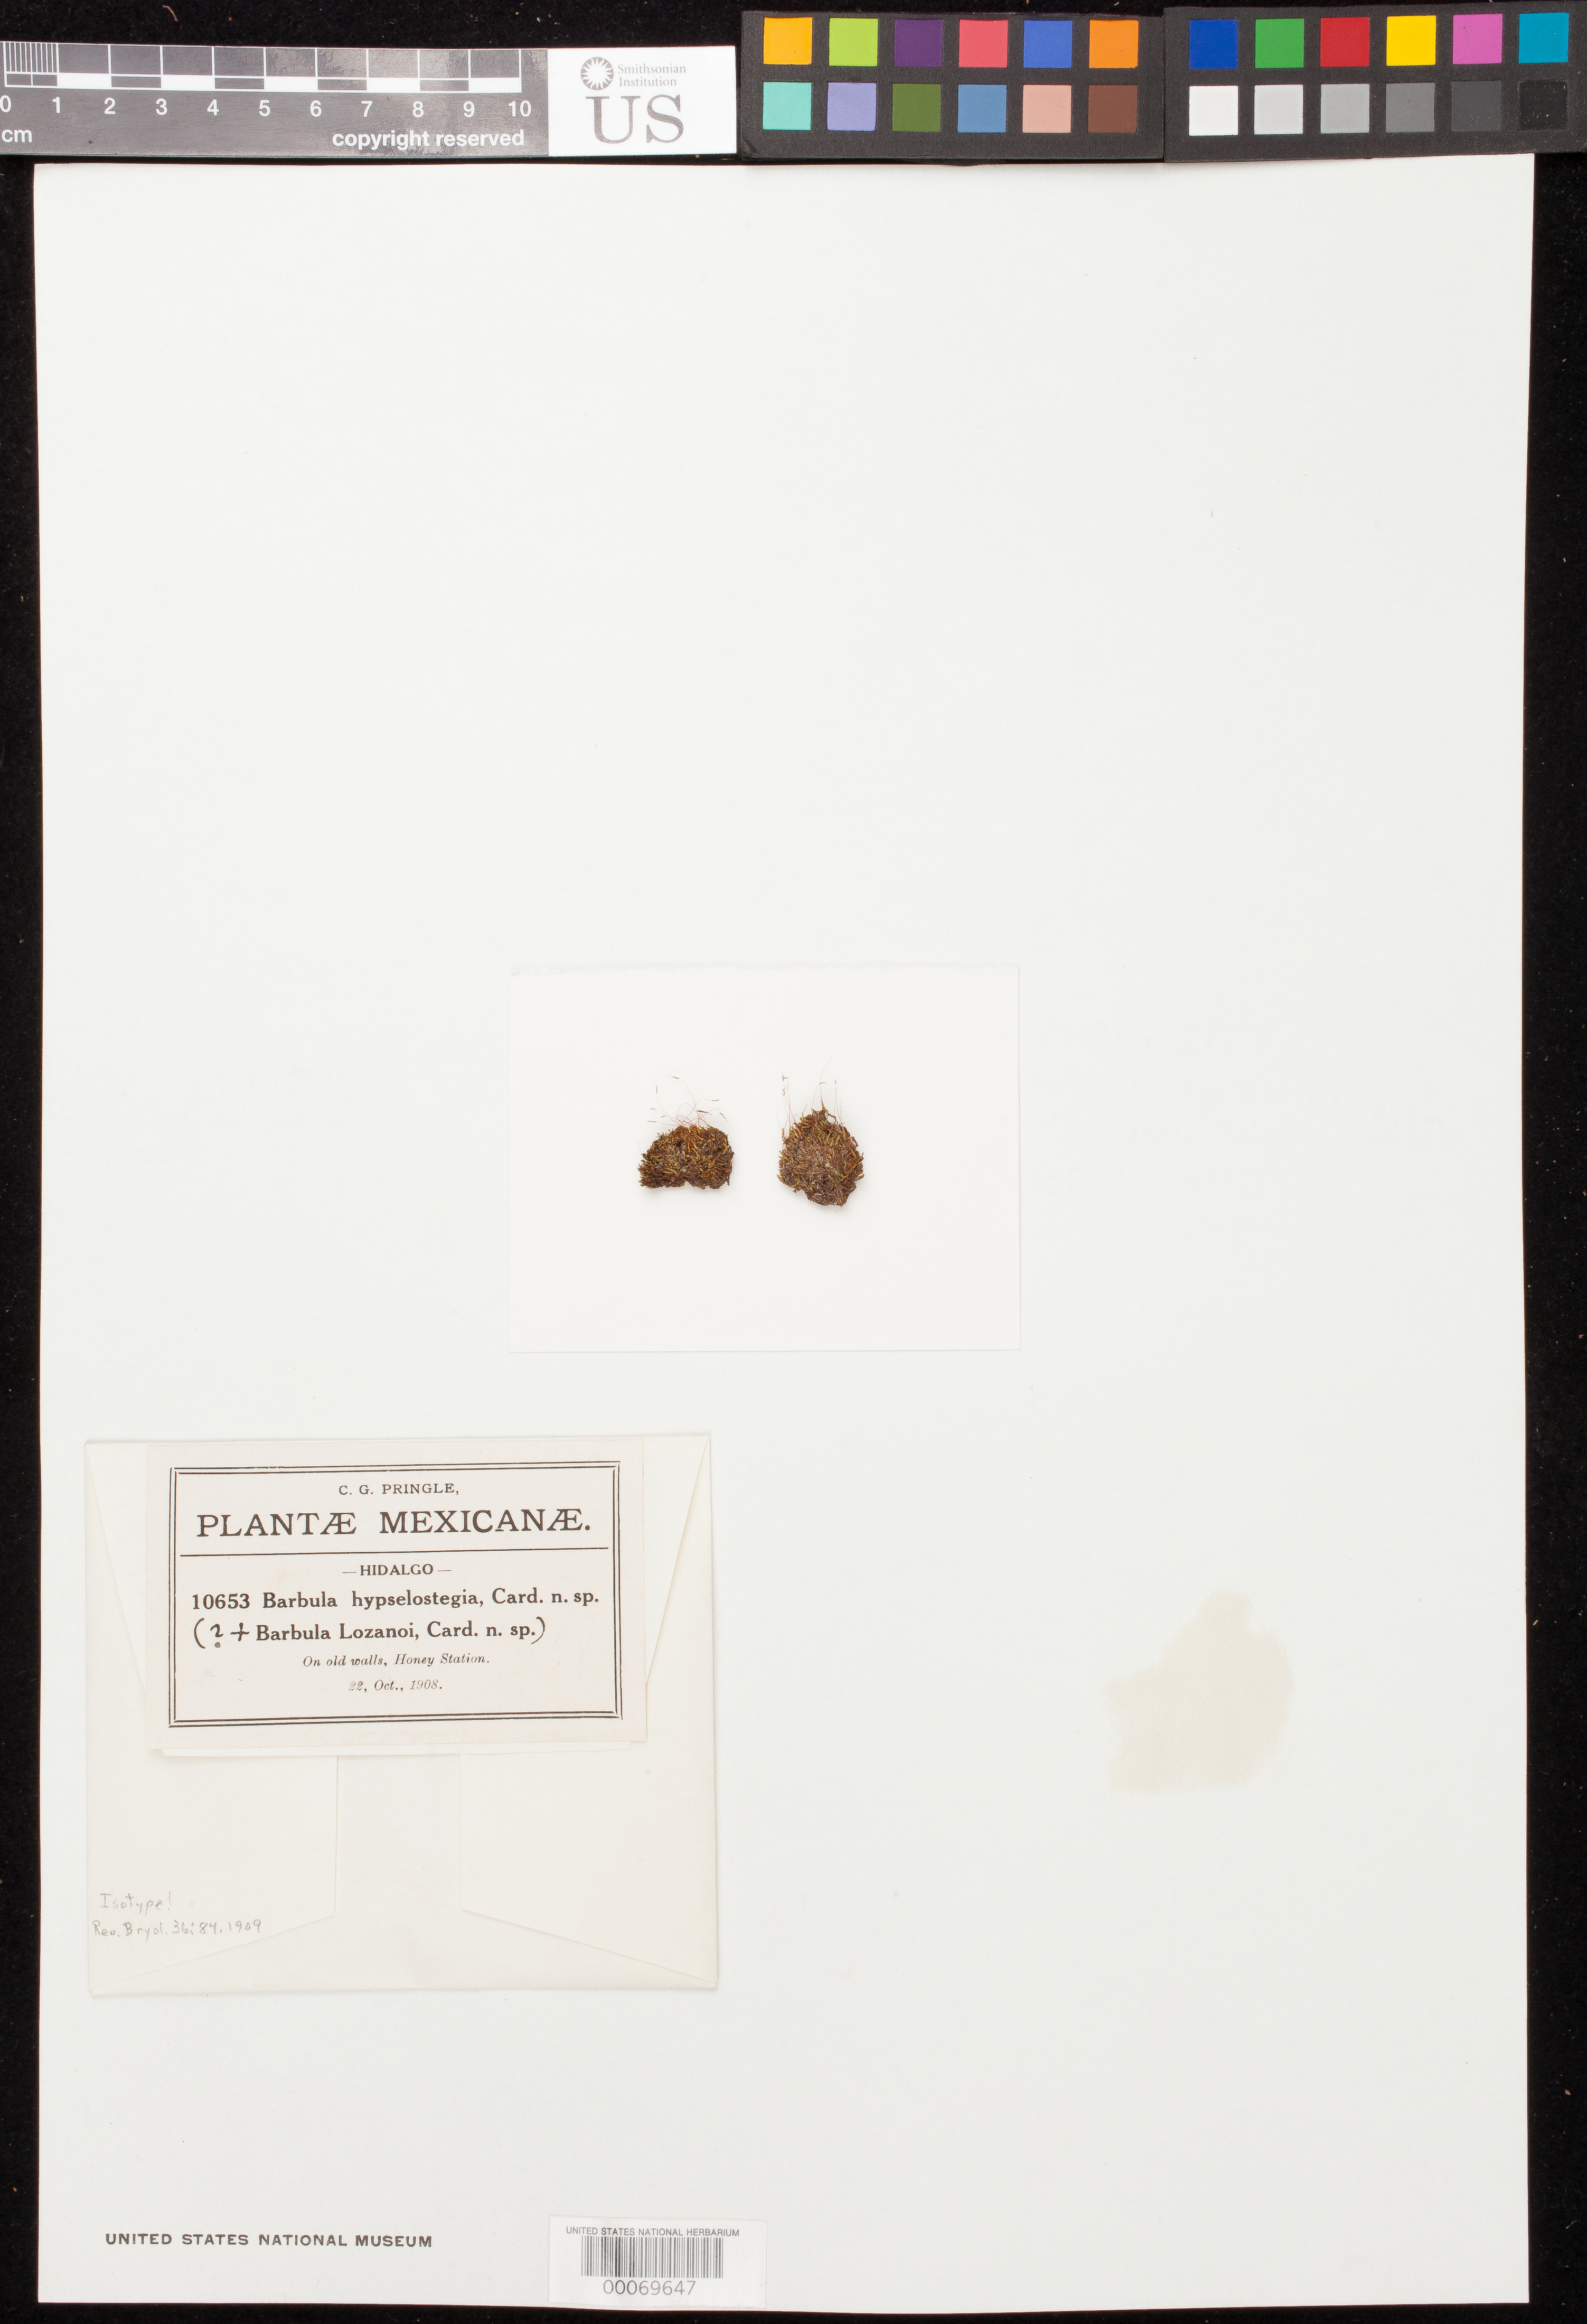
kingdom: Plantae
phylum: Bryophyta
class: Bryopsida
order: Pottiales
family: Pottiaceae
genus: Barbula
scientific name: Barbula hypselostegia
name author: Cardot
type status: Isotype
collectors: C. G. Pringle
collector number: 10653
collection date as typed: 22 Oct 1908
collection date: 1908-10-22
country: Mexico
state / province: Hidalgo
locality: Honey Station. [Honey Railroad Station is in Puebla state, not Hidalgo]